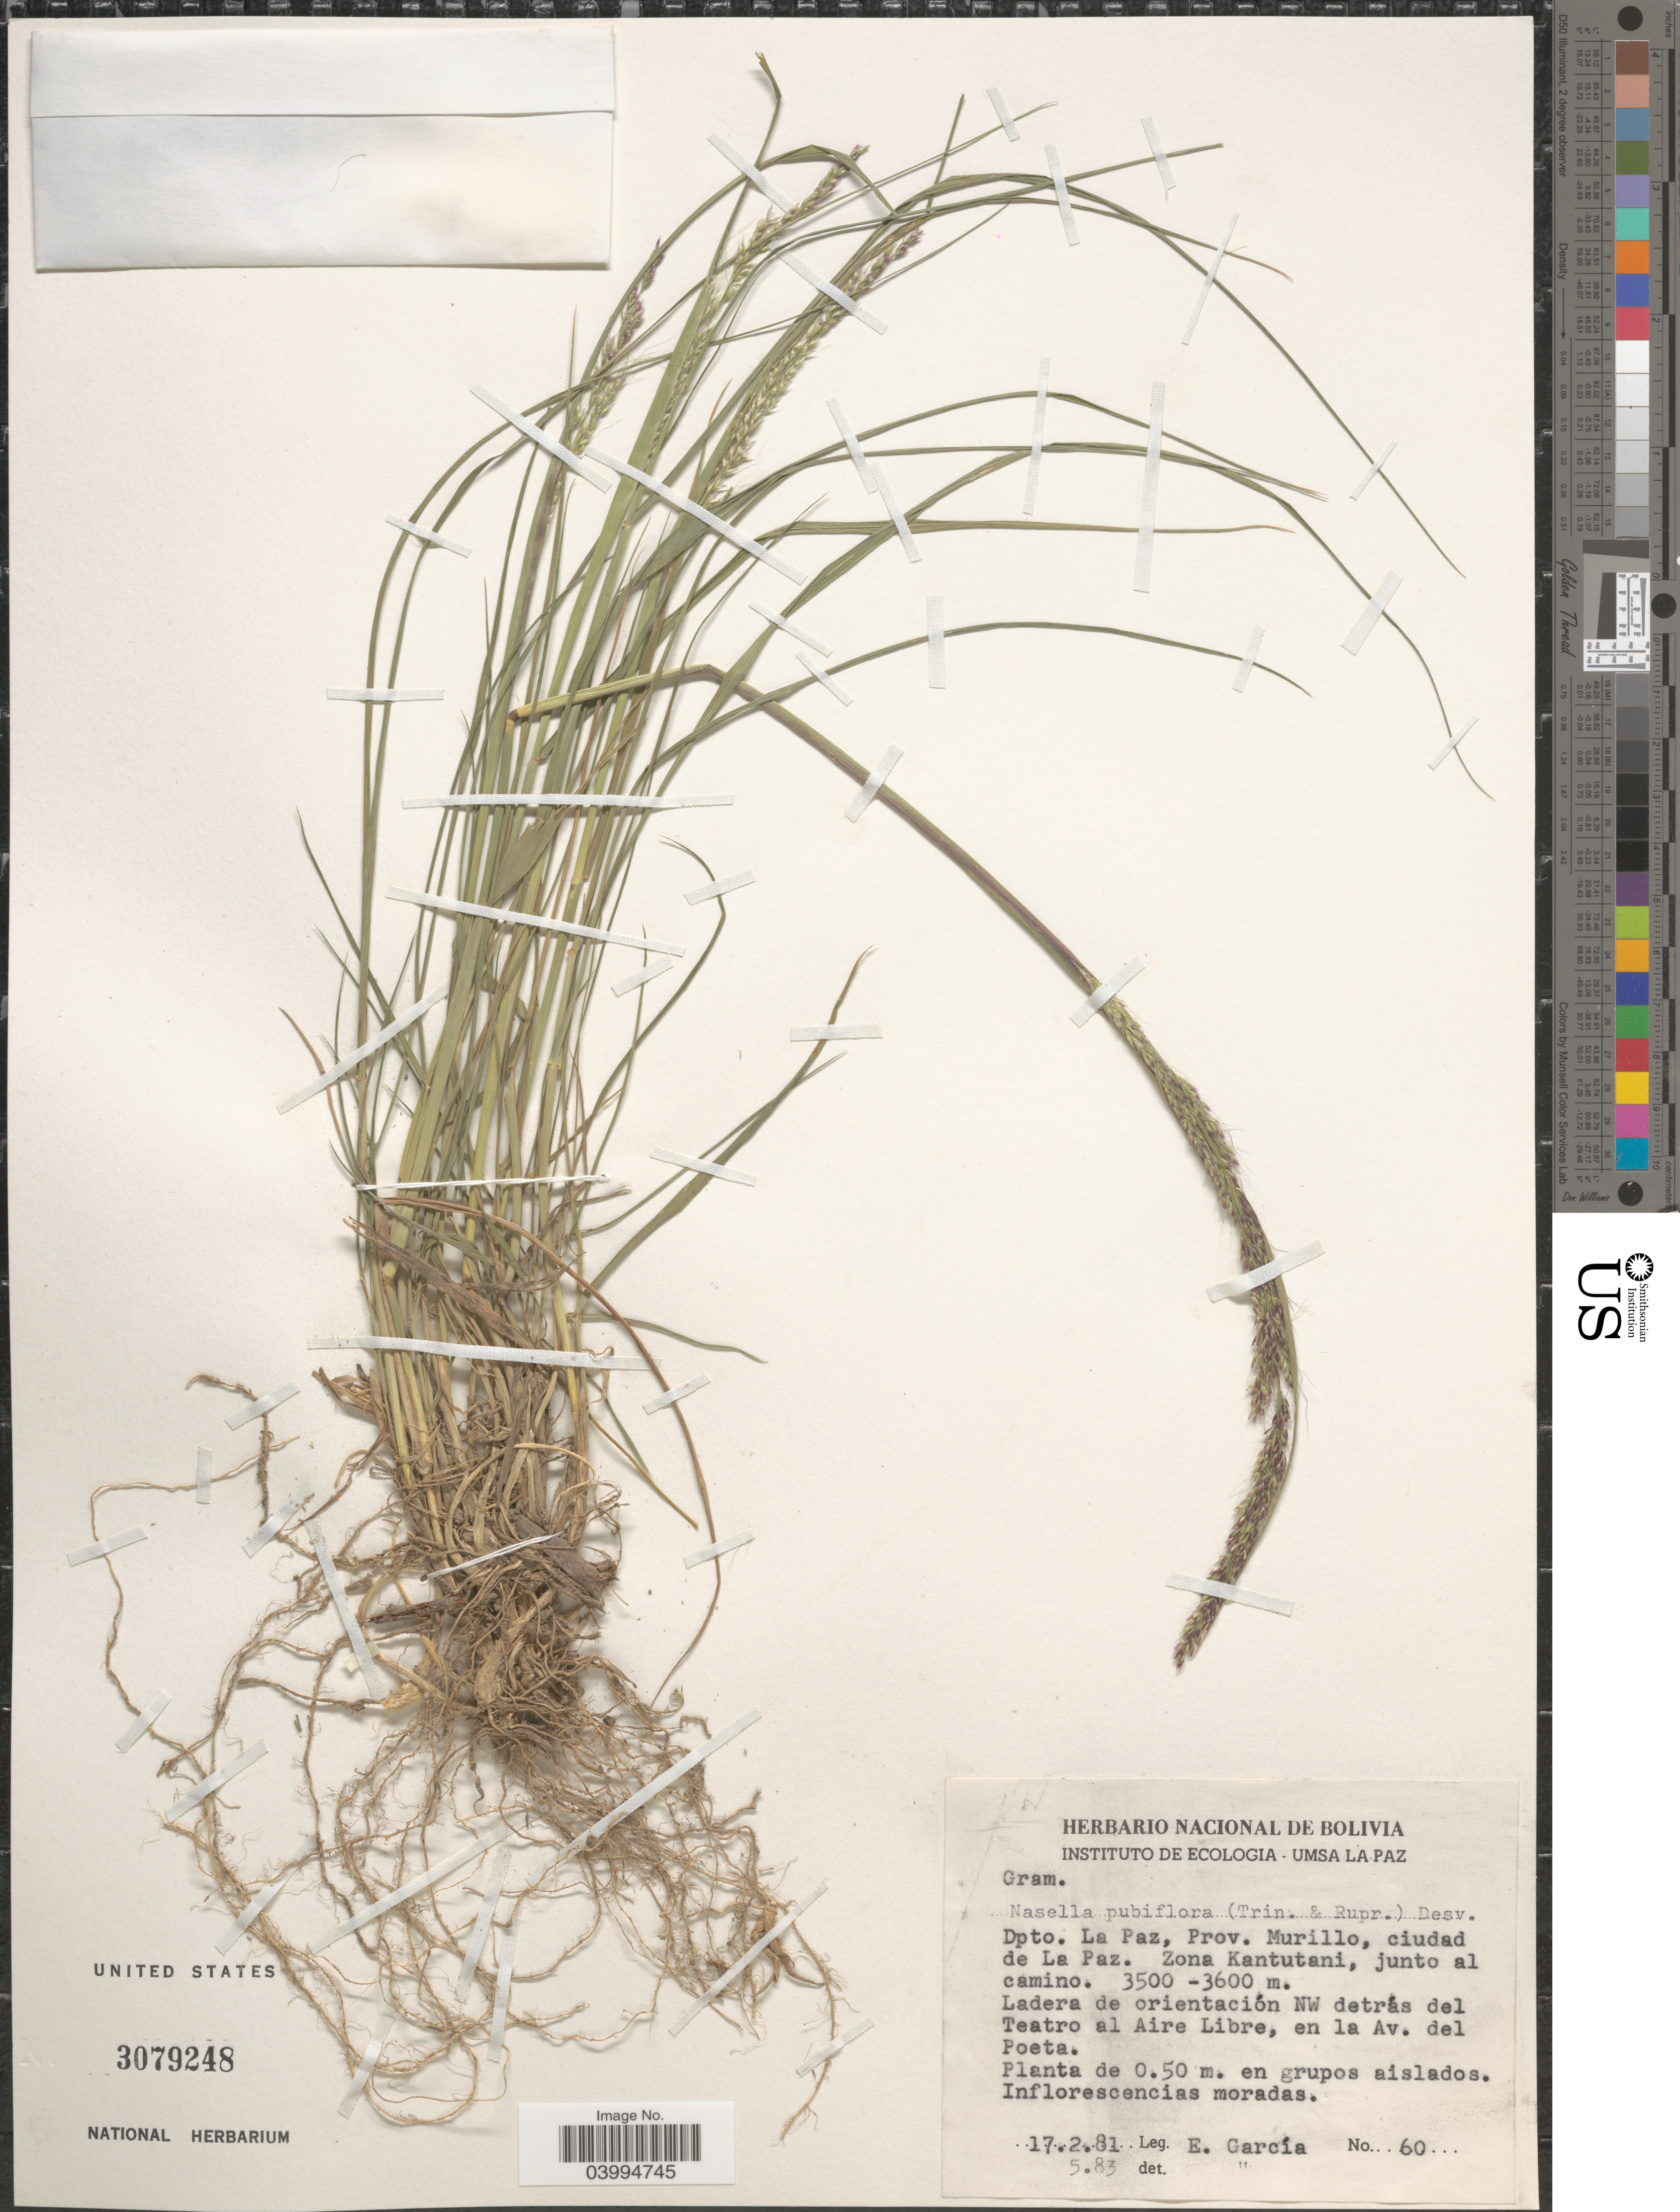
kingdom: Plantae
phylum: Tracheophyta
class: Liliopsida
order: Poales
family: Poaceae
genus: Nassella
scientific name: Nassella pubiflora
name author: (Trin. & Rupr.) É. Desv.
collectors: E. García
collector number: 60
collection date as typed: Transcribed d/m/y: 17/2/81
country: Bolivia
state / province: La Paz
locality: Dpto. La Paz, Prov. Murillo, ciudad de La Paz. Zona Kantutani, junto al camino. Ladera de orientación NW detrás del Teatro al Aire Libre, en la Av. del Poeta.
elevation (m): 3500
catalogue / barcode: US 3079248